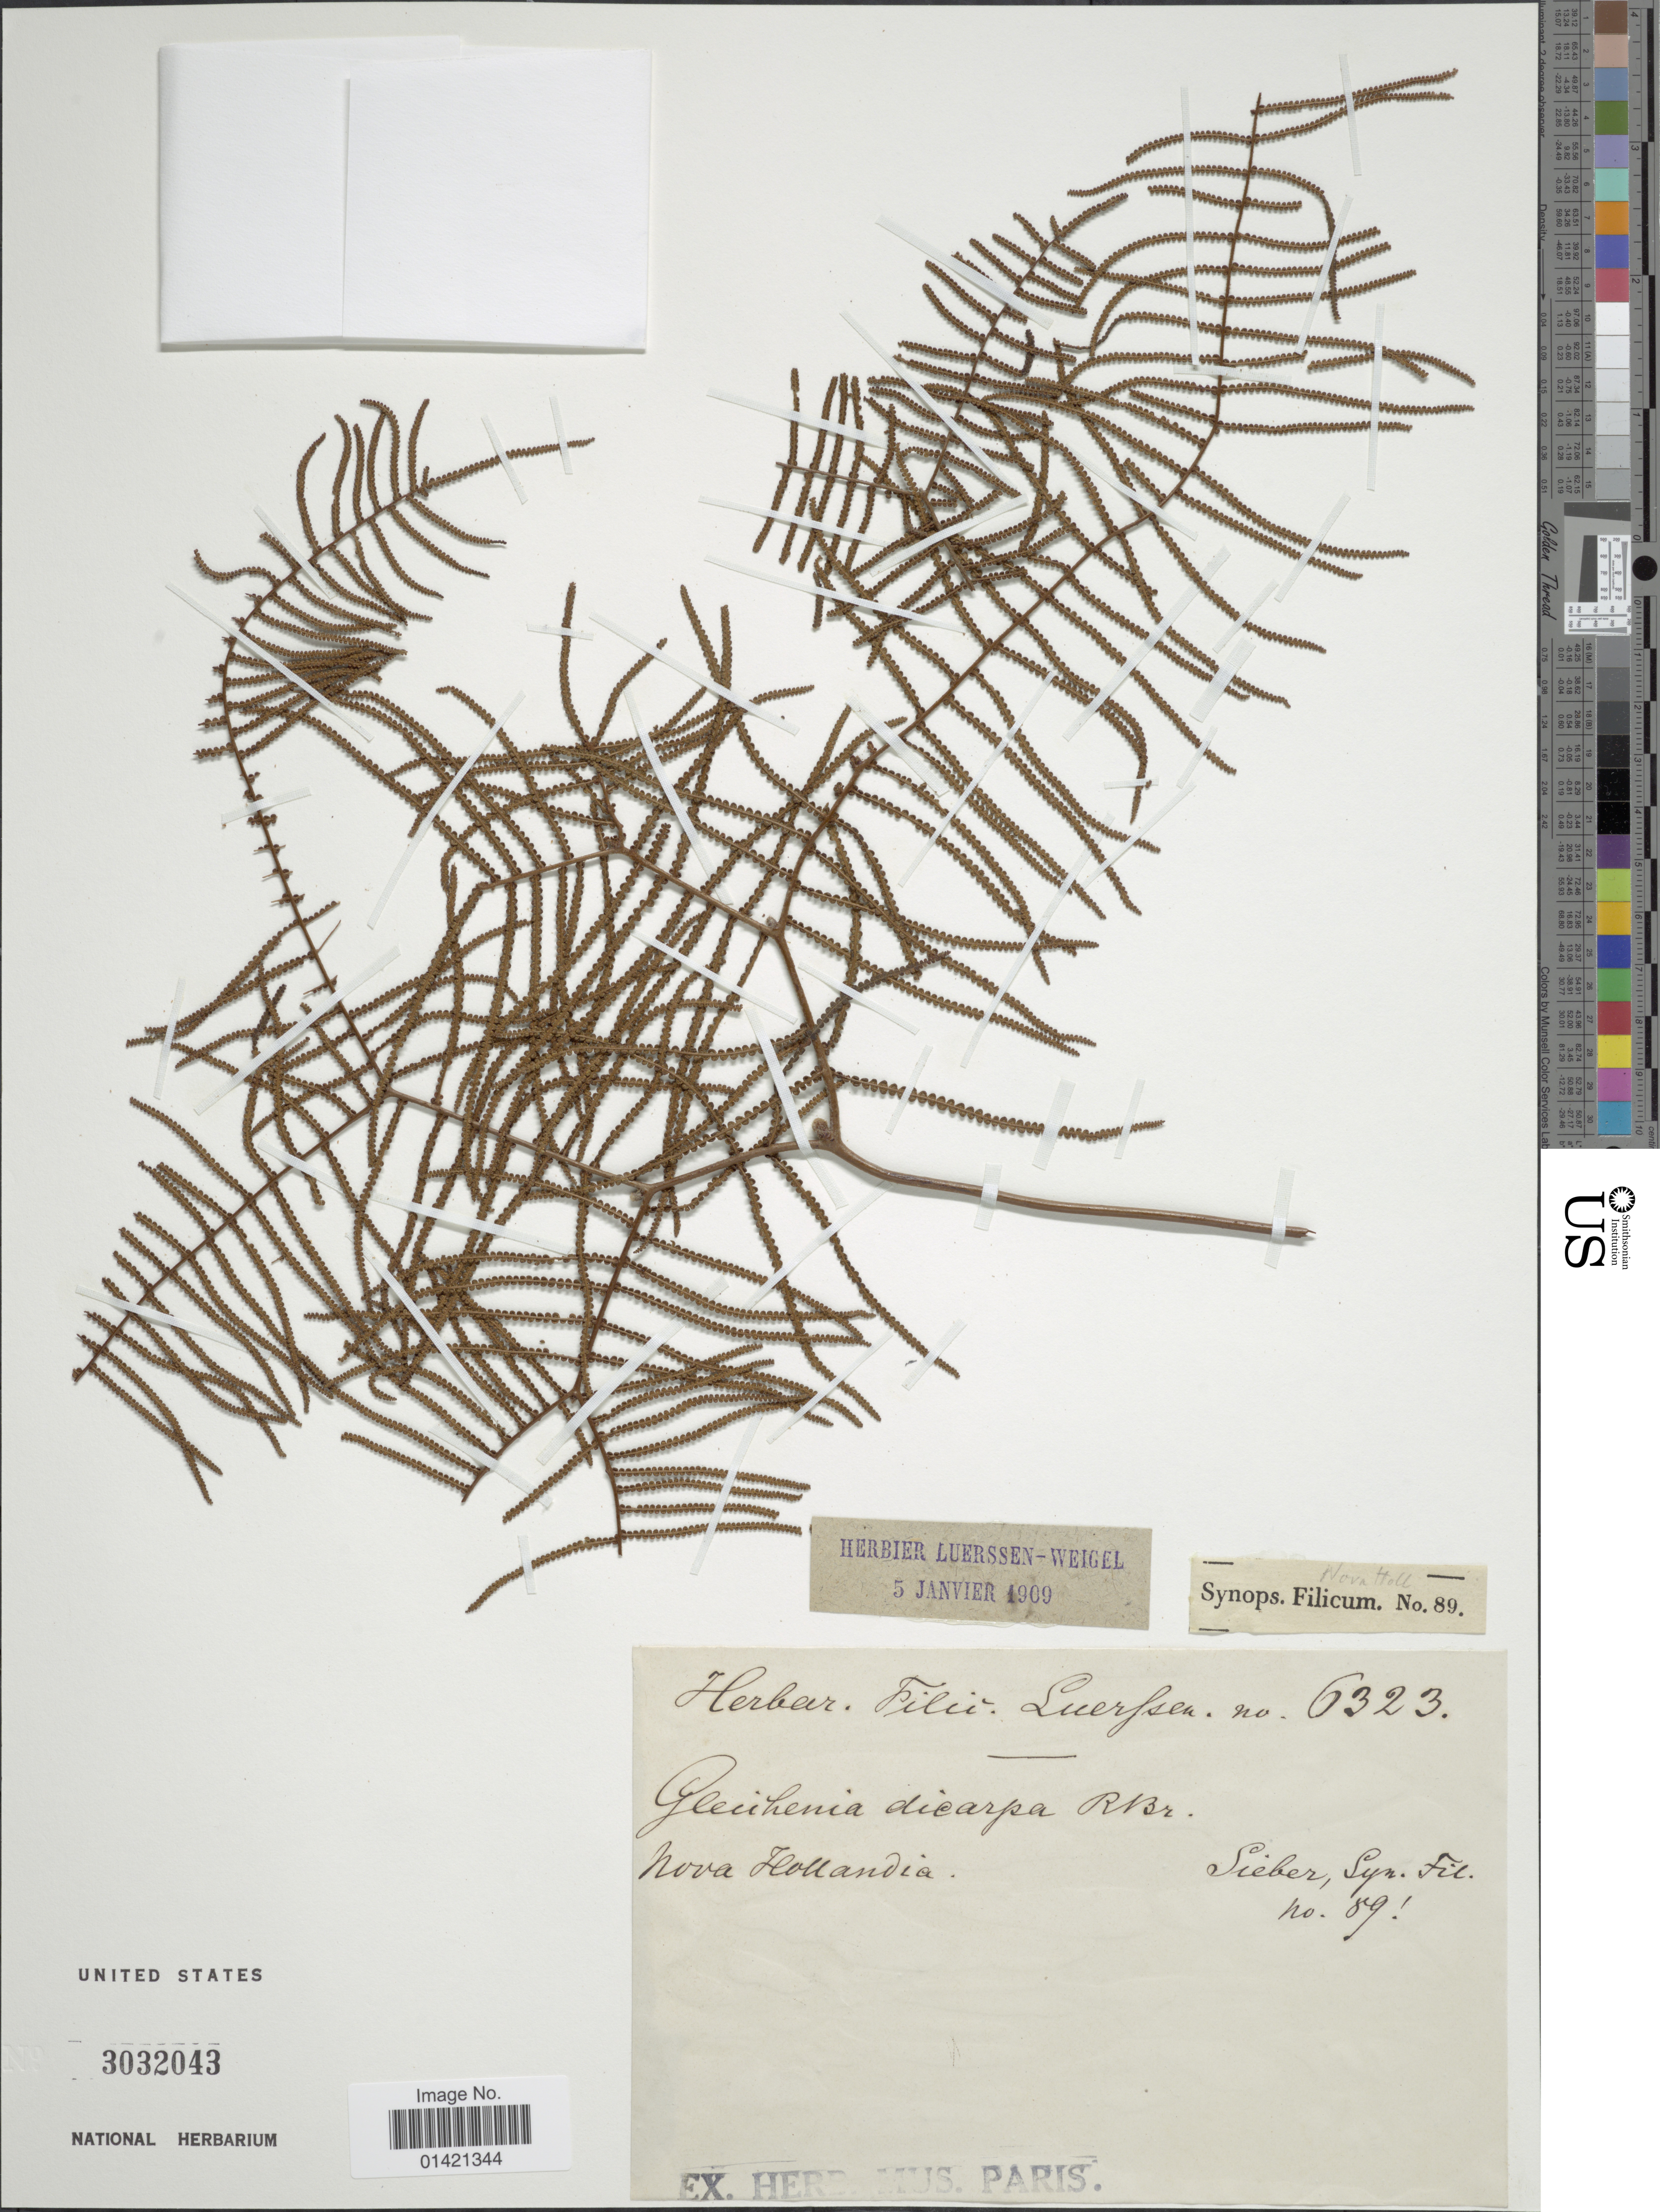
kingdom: Plantae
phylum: Tracheophyta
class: Polypodiopsida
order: Gleicheniales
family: Gleicheniaceae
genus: Gleichenia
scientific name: Gleichenia dicarpa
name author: R. Br.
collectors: -- Sieber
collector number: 89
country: Australia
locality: Nova Hollandia.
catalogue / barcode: US 3032043